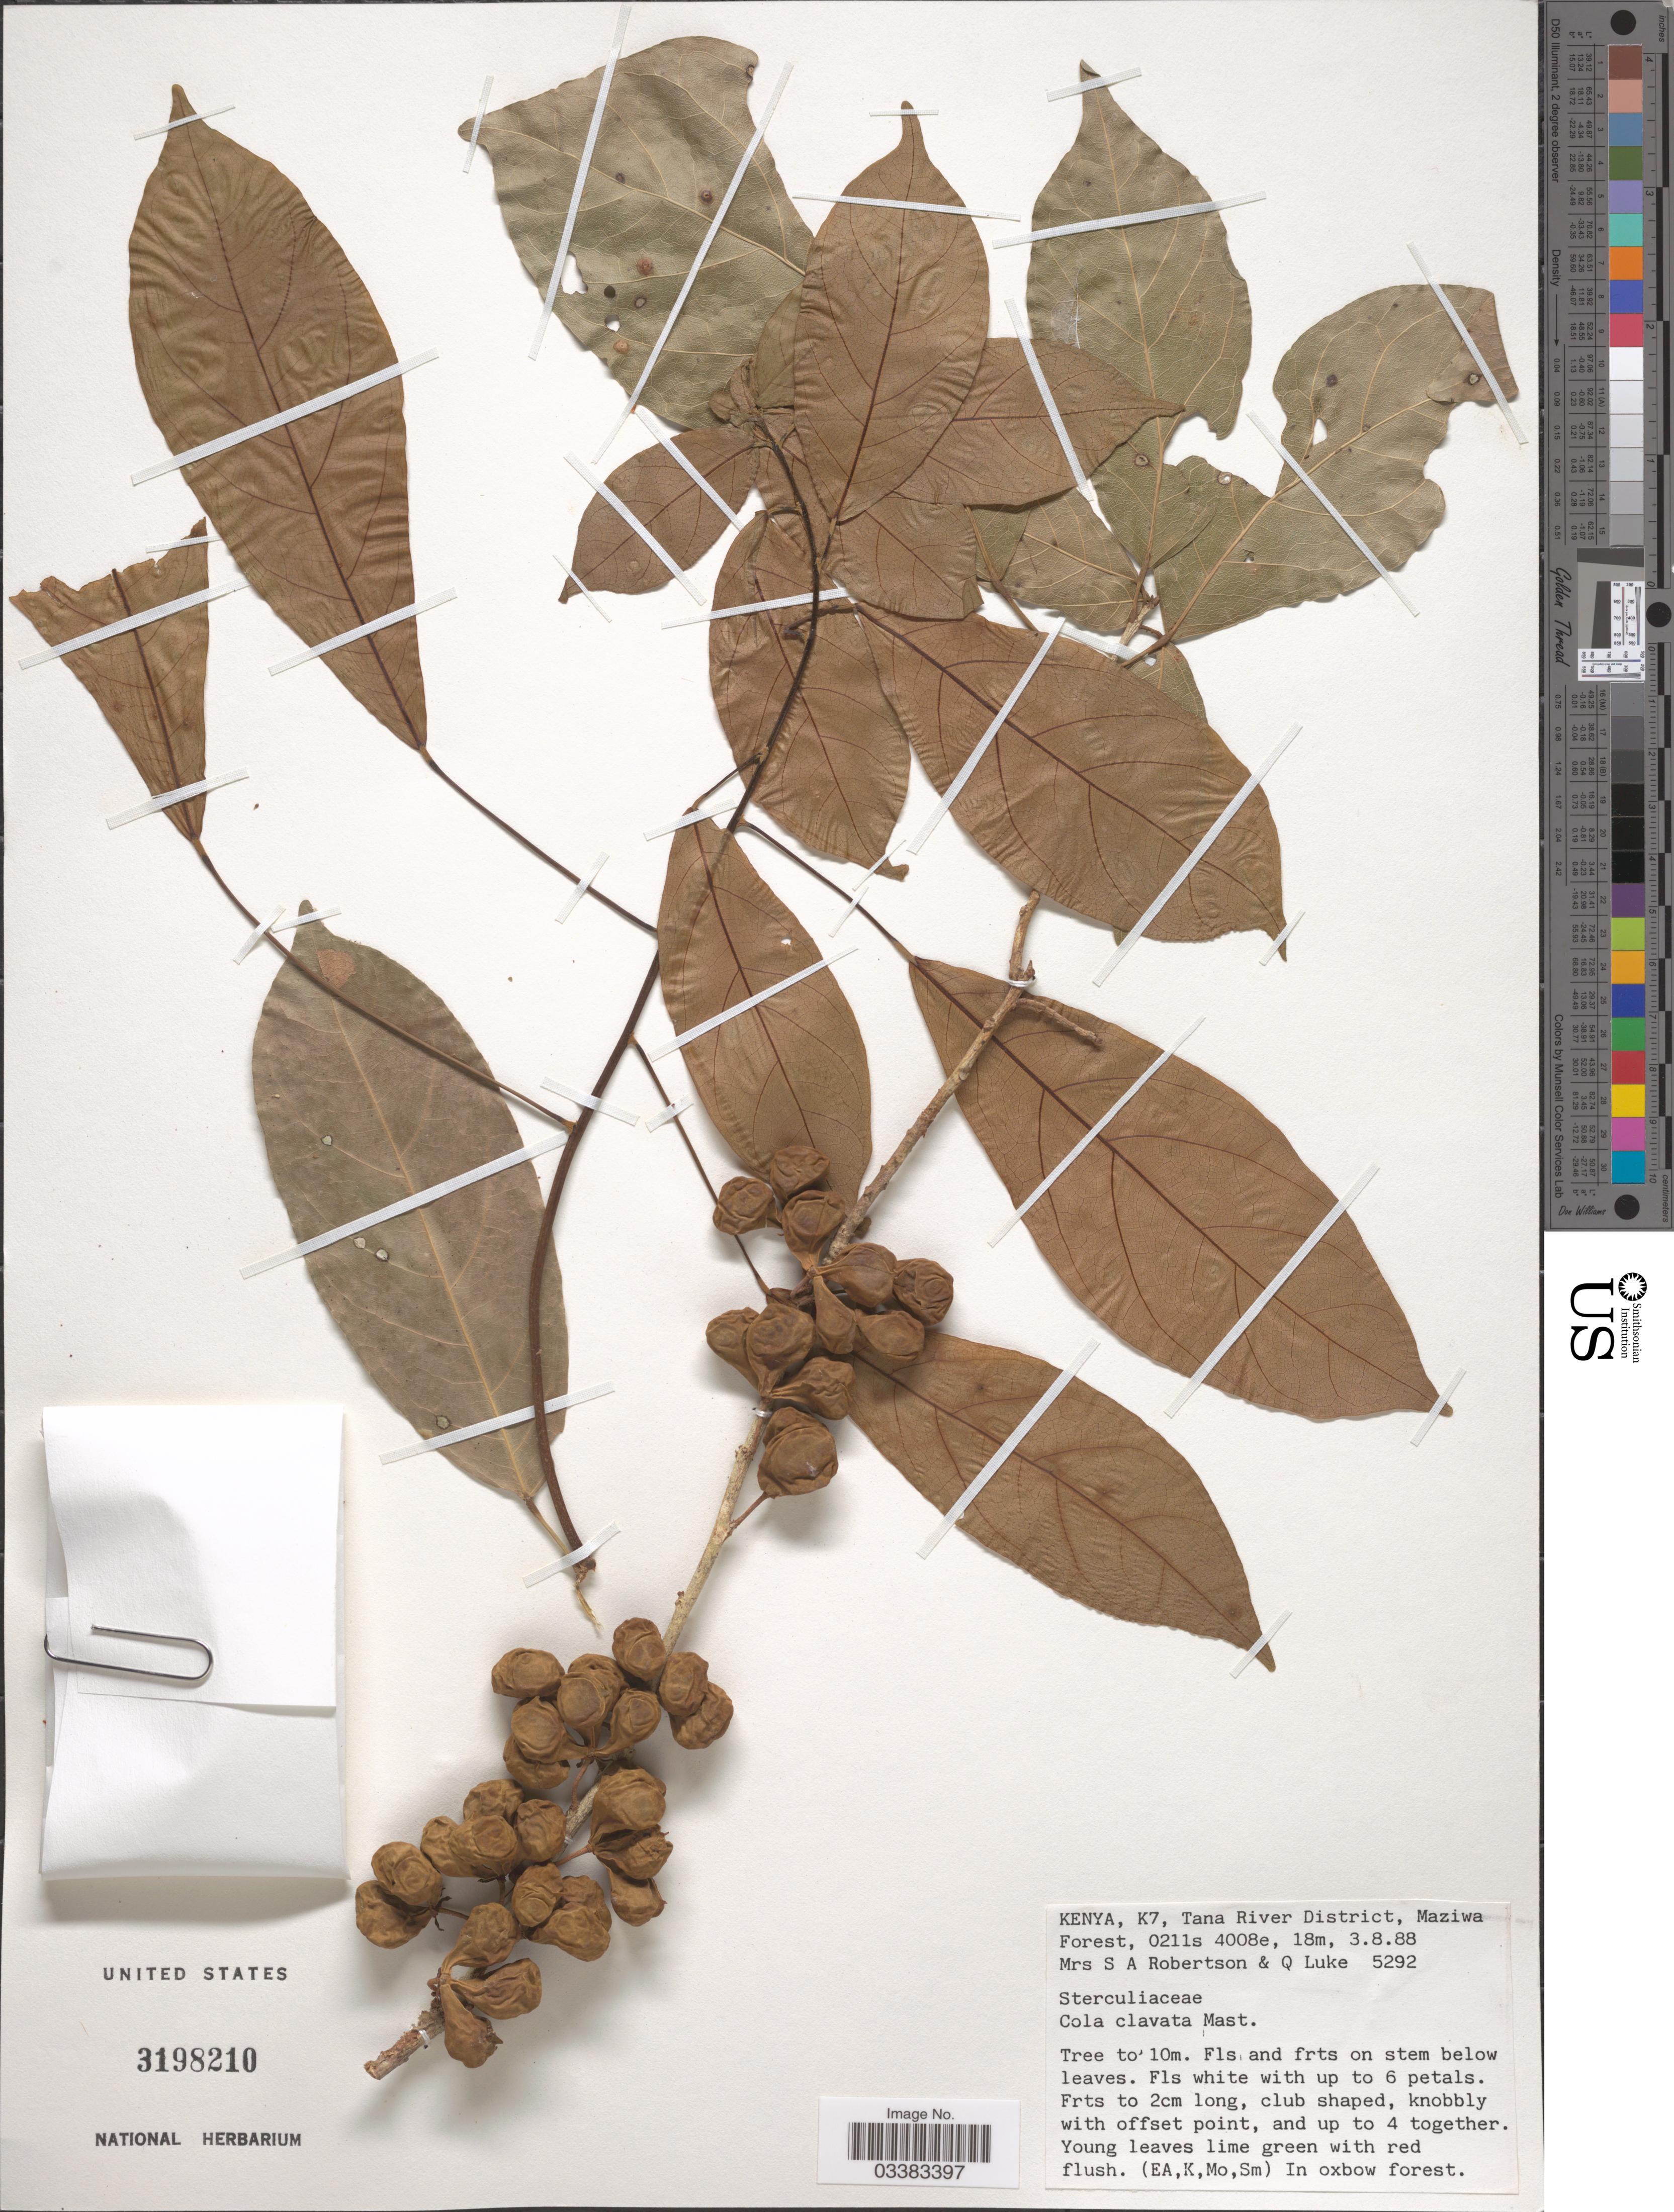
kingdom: Plantae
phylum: Tracheophyta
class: Magnoliopsida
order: Malvales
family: Malvaceae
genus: Cola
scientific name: Cola clavata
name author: Mast.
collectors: S. Robertson & Q. Luke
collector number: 5292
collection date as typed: Transcribed d/m/y: 3/8/88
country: Kenya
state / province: Tana River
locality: K7, Tana River District, Maziwa Forest.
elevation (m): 18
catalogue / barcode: US 3198210